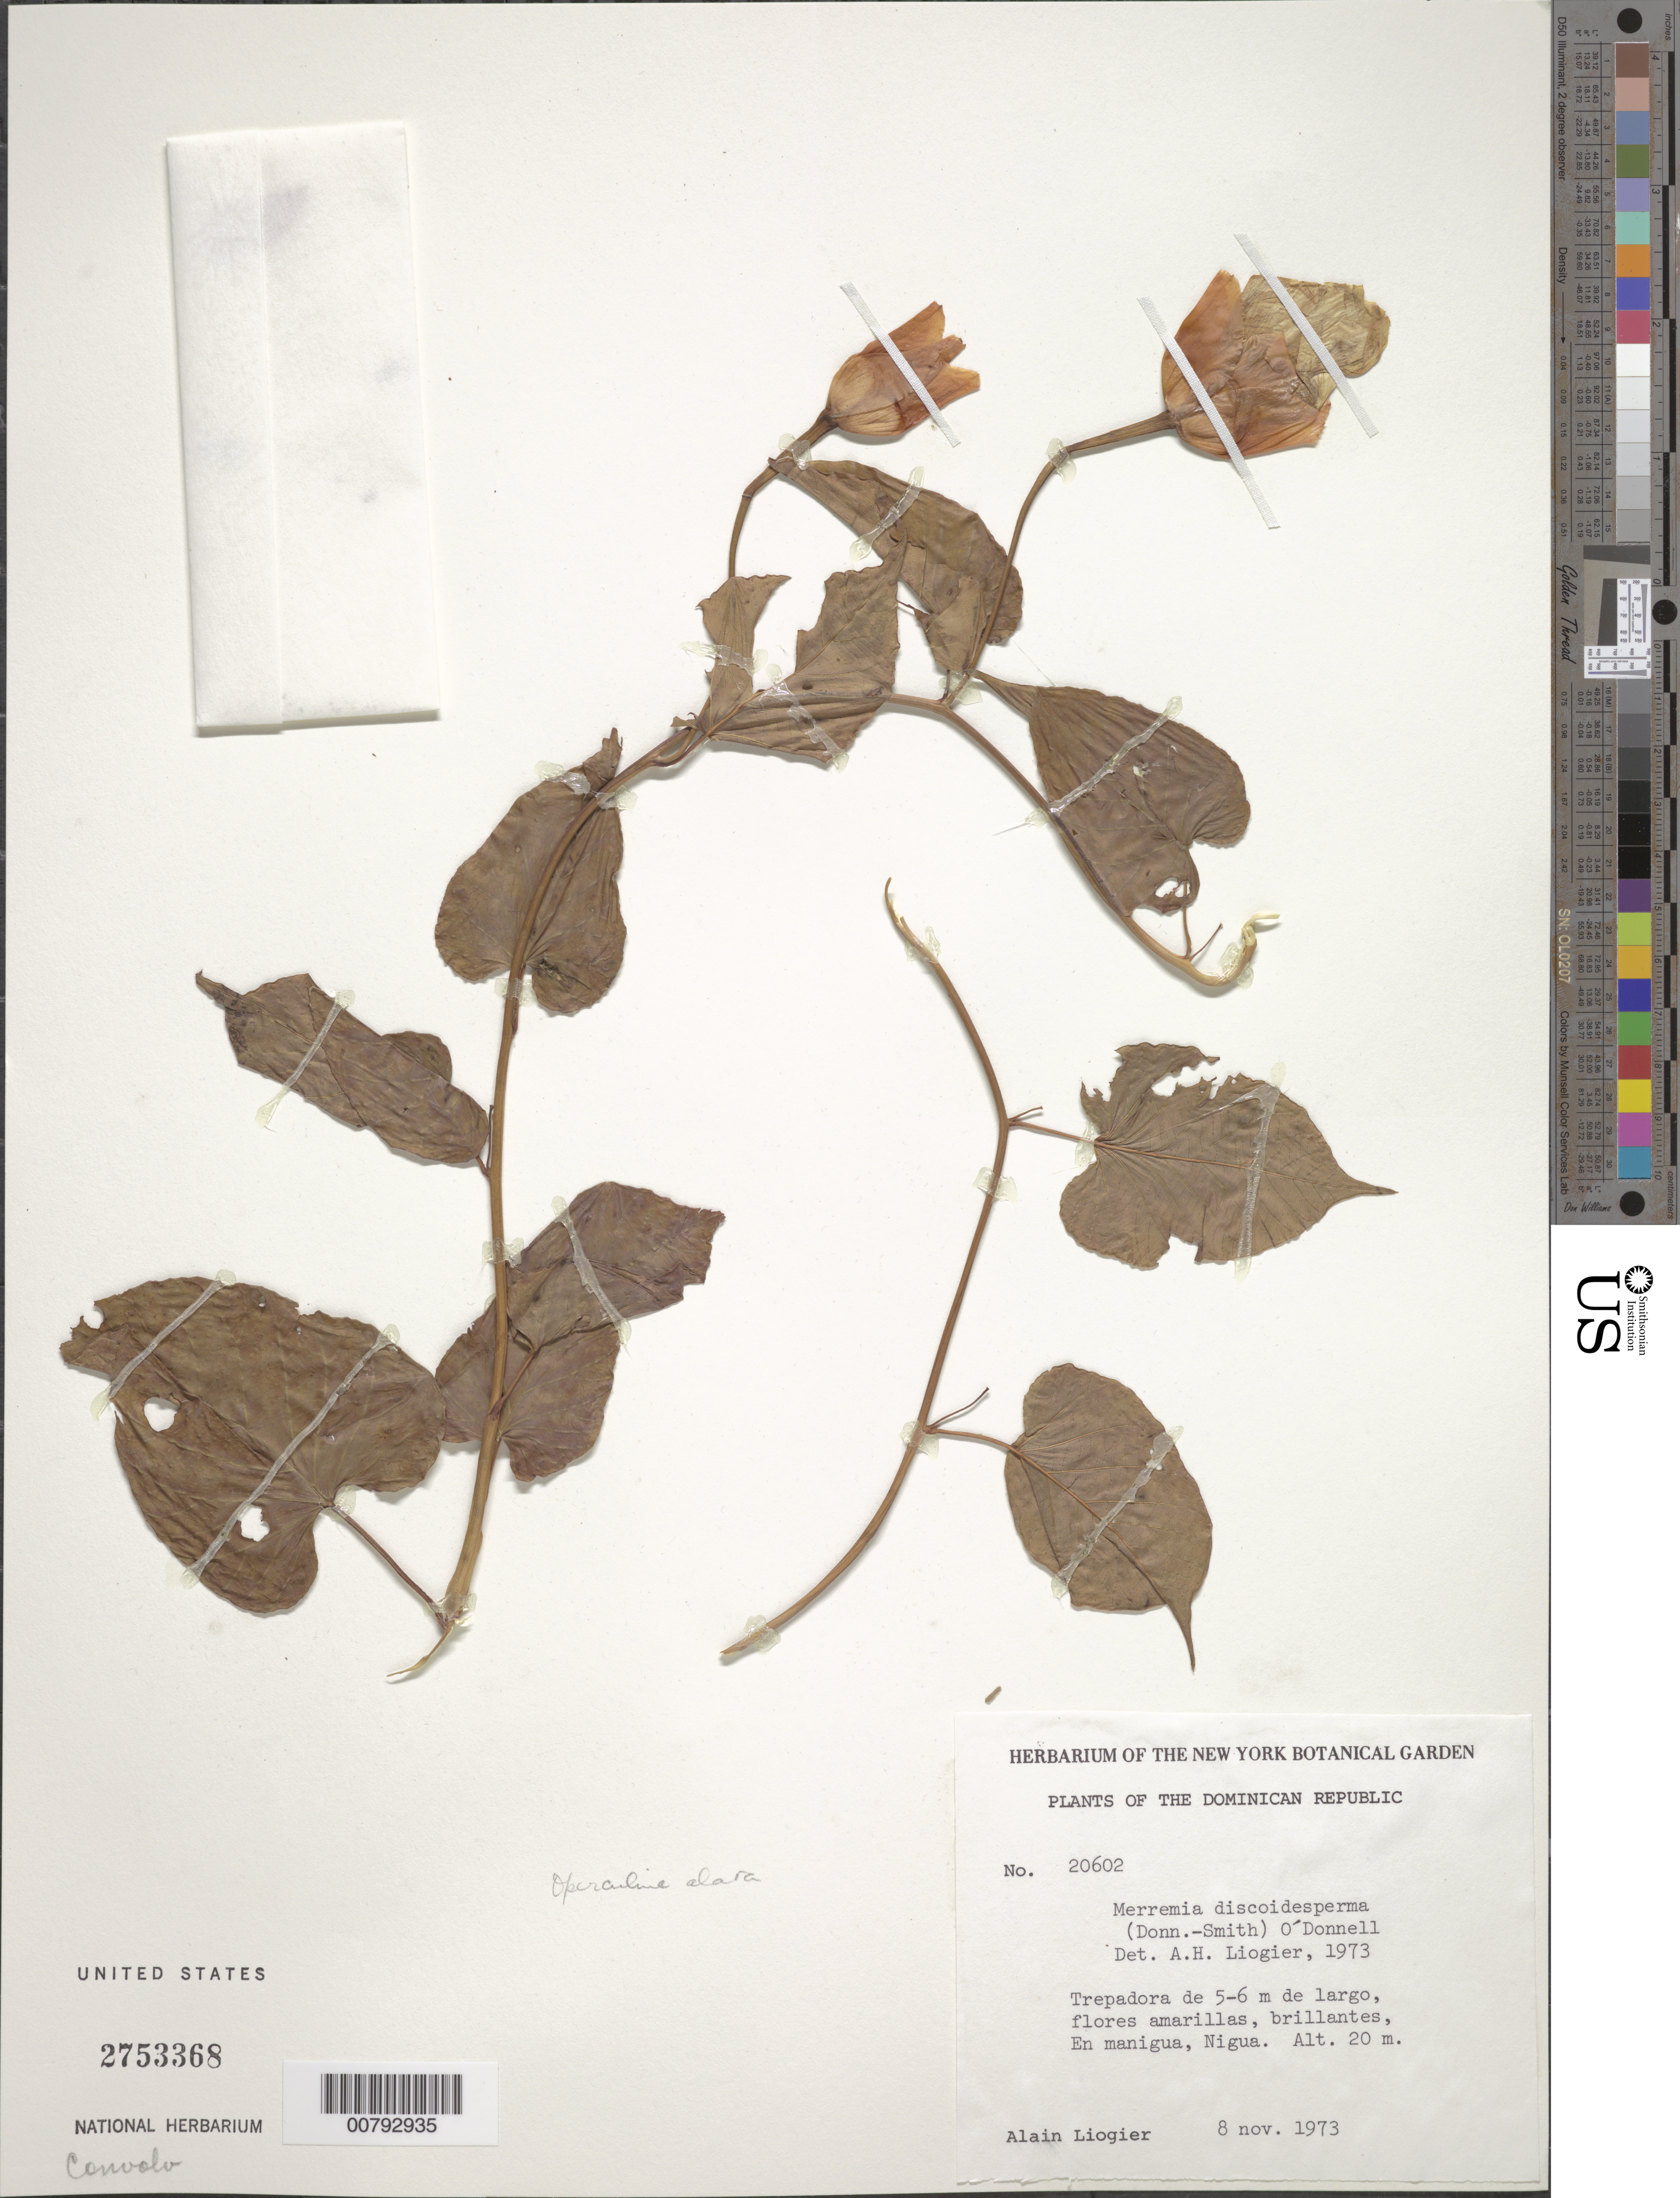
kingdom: Plantae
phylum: Tracheophyta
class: Magnoliopsida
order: Solanales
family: Convolvulaceae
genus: Operculina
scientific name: Operculina hamiltonii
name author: (G. Don) D.F. Austin & Staples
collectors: A. H. Liogier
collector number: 20602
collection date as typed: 08 Nov 1973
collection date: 1973-11-08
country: Dominican Republic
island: Hispaniola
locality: Nigua.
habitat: In "manigua".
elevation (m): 20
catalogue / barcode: US 2753368